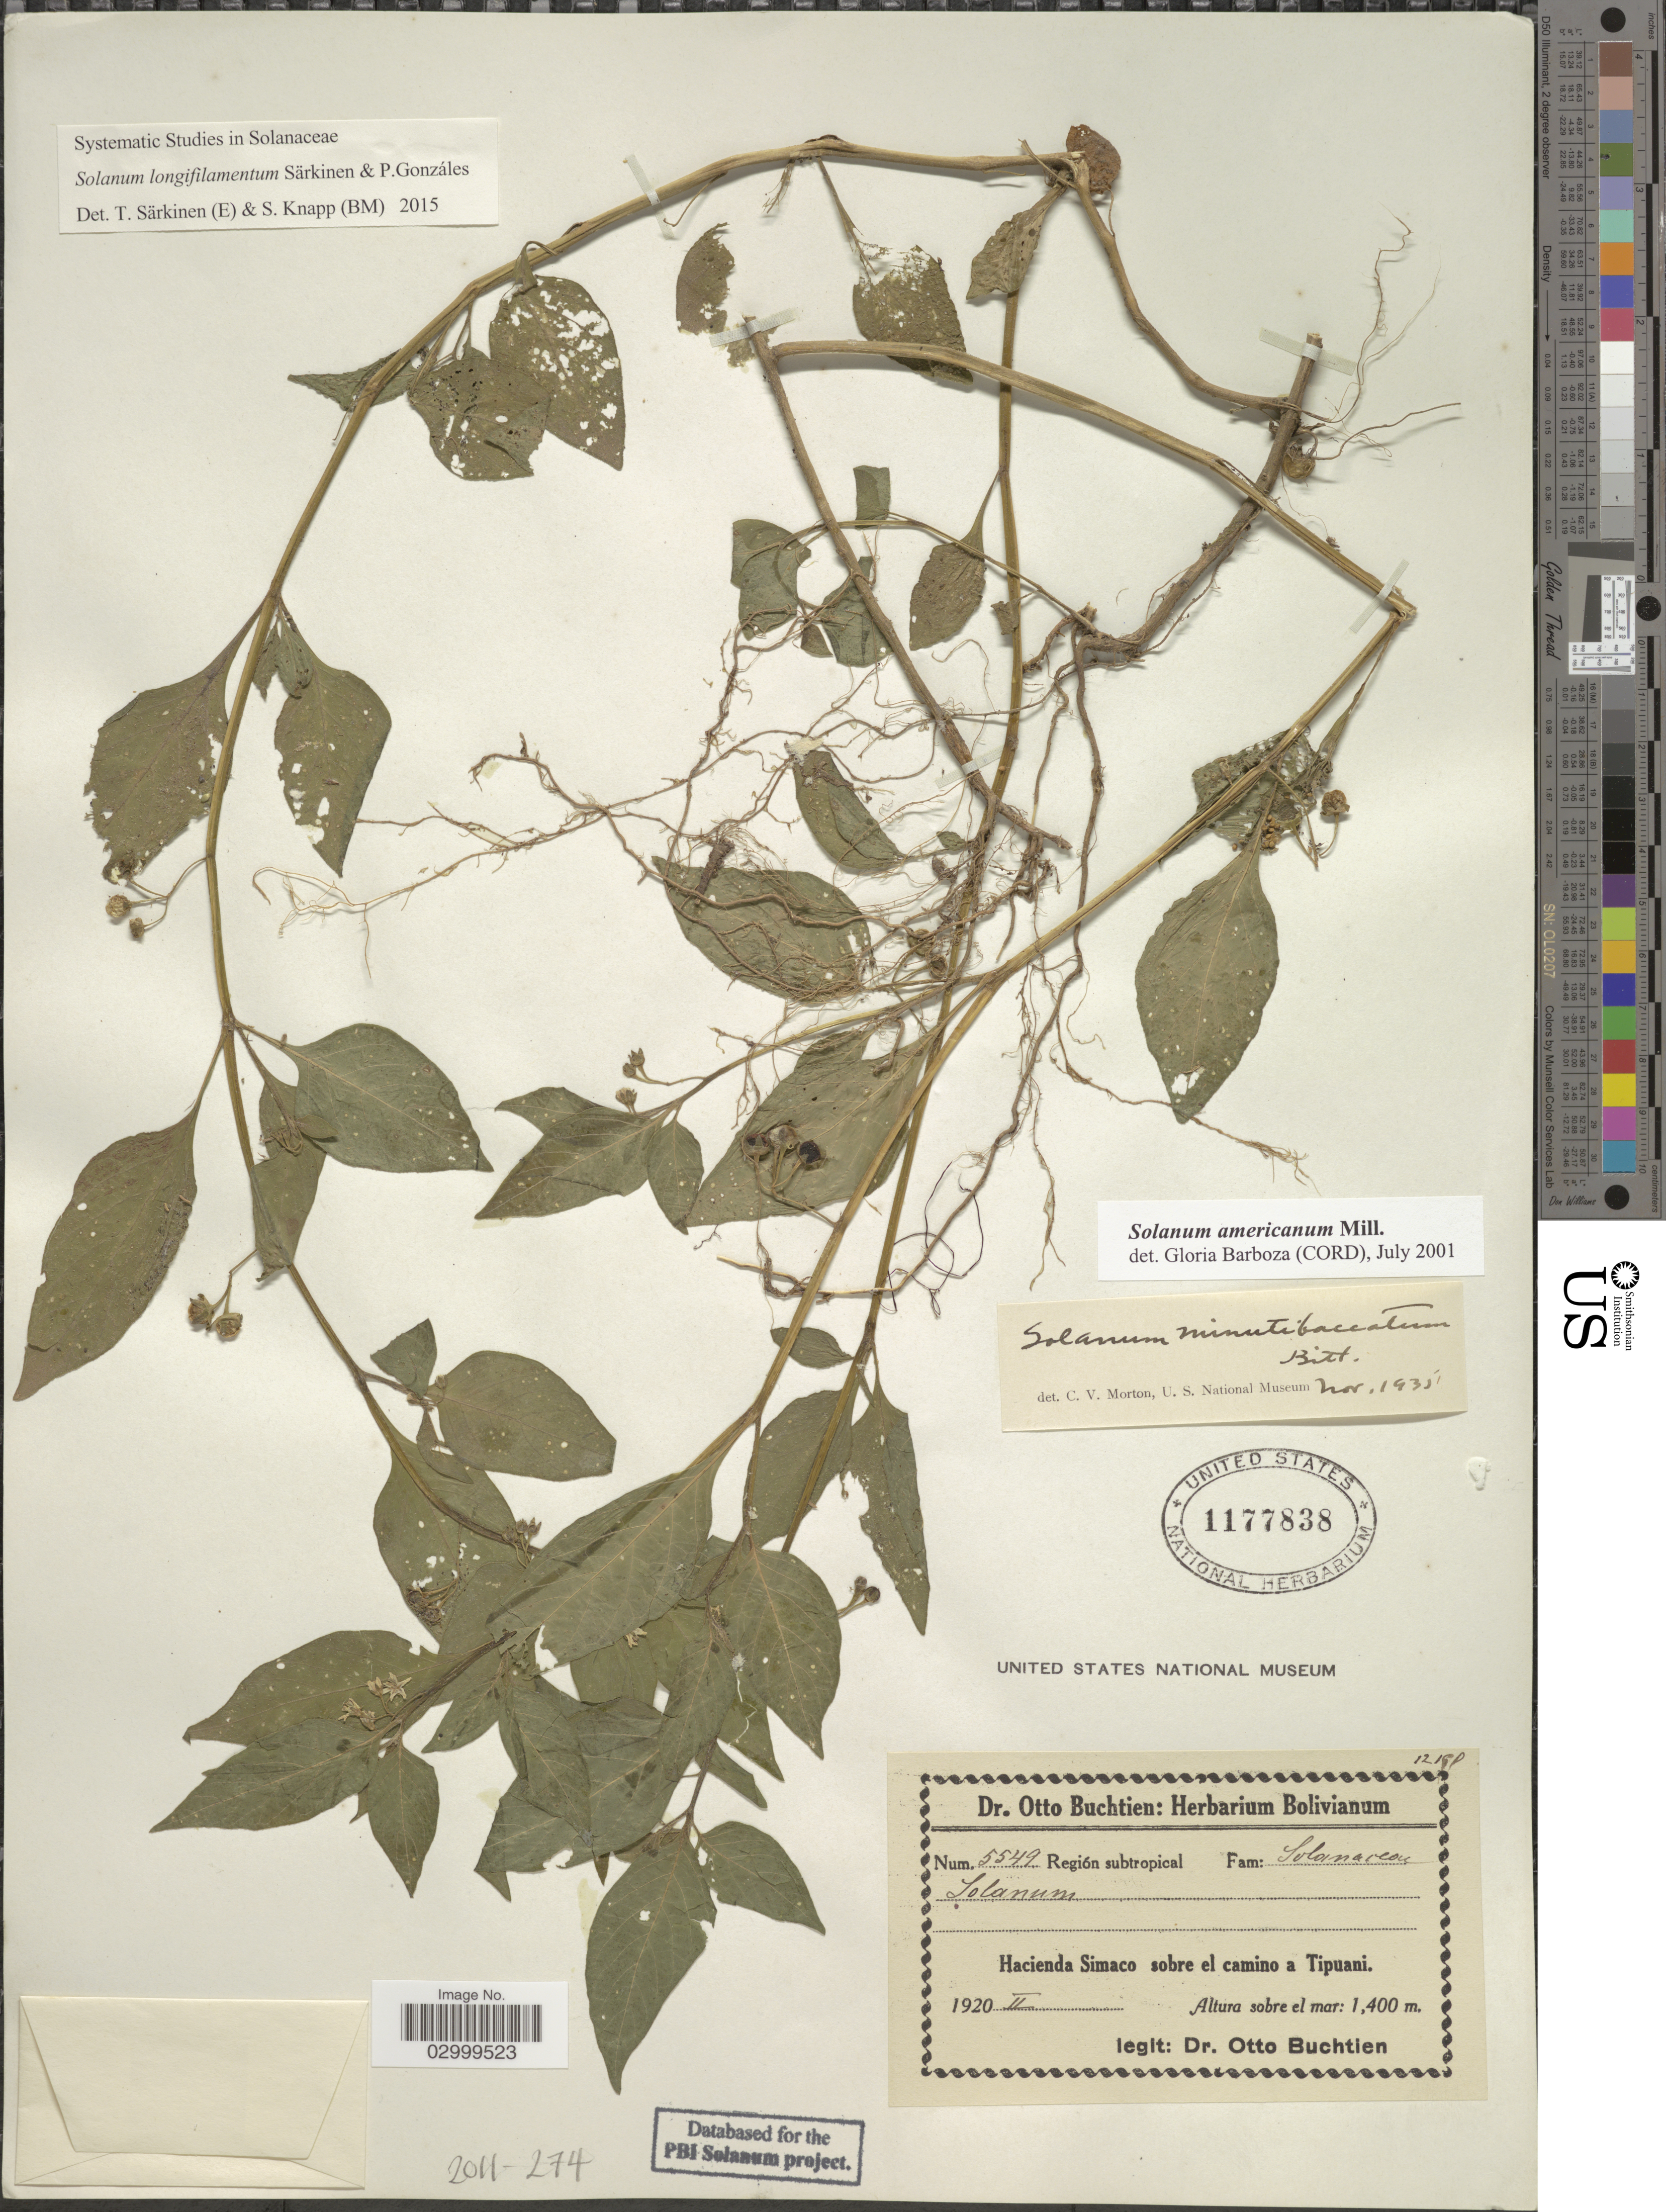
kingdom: Plantae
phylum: Tracheophyta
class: Magnoliopsida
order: Solanales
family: Solanaceae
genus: Solanum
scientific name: Solanum longifilamentum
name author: Särkinen & P. Gonzáles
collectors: O. Buchtien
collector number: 5549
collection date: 1920-02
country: Bolivia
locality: Región subtropical. Hacienda Simaco sobre el camino a Tipuani.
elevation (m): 1400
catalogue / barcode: US 1177838